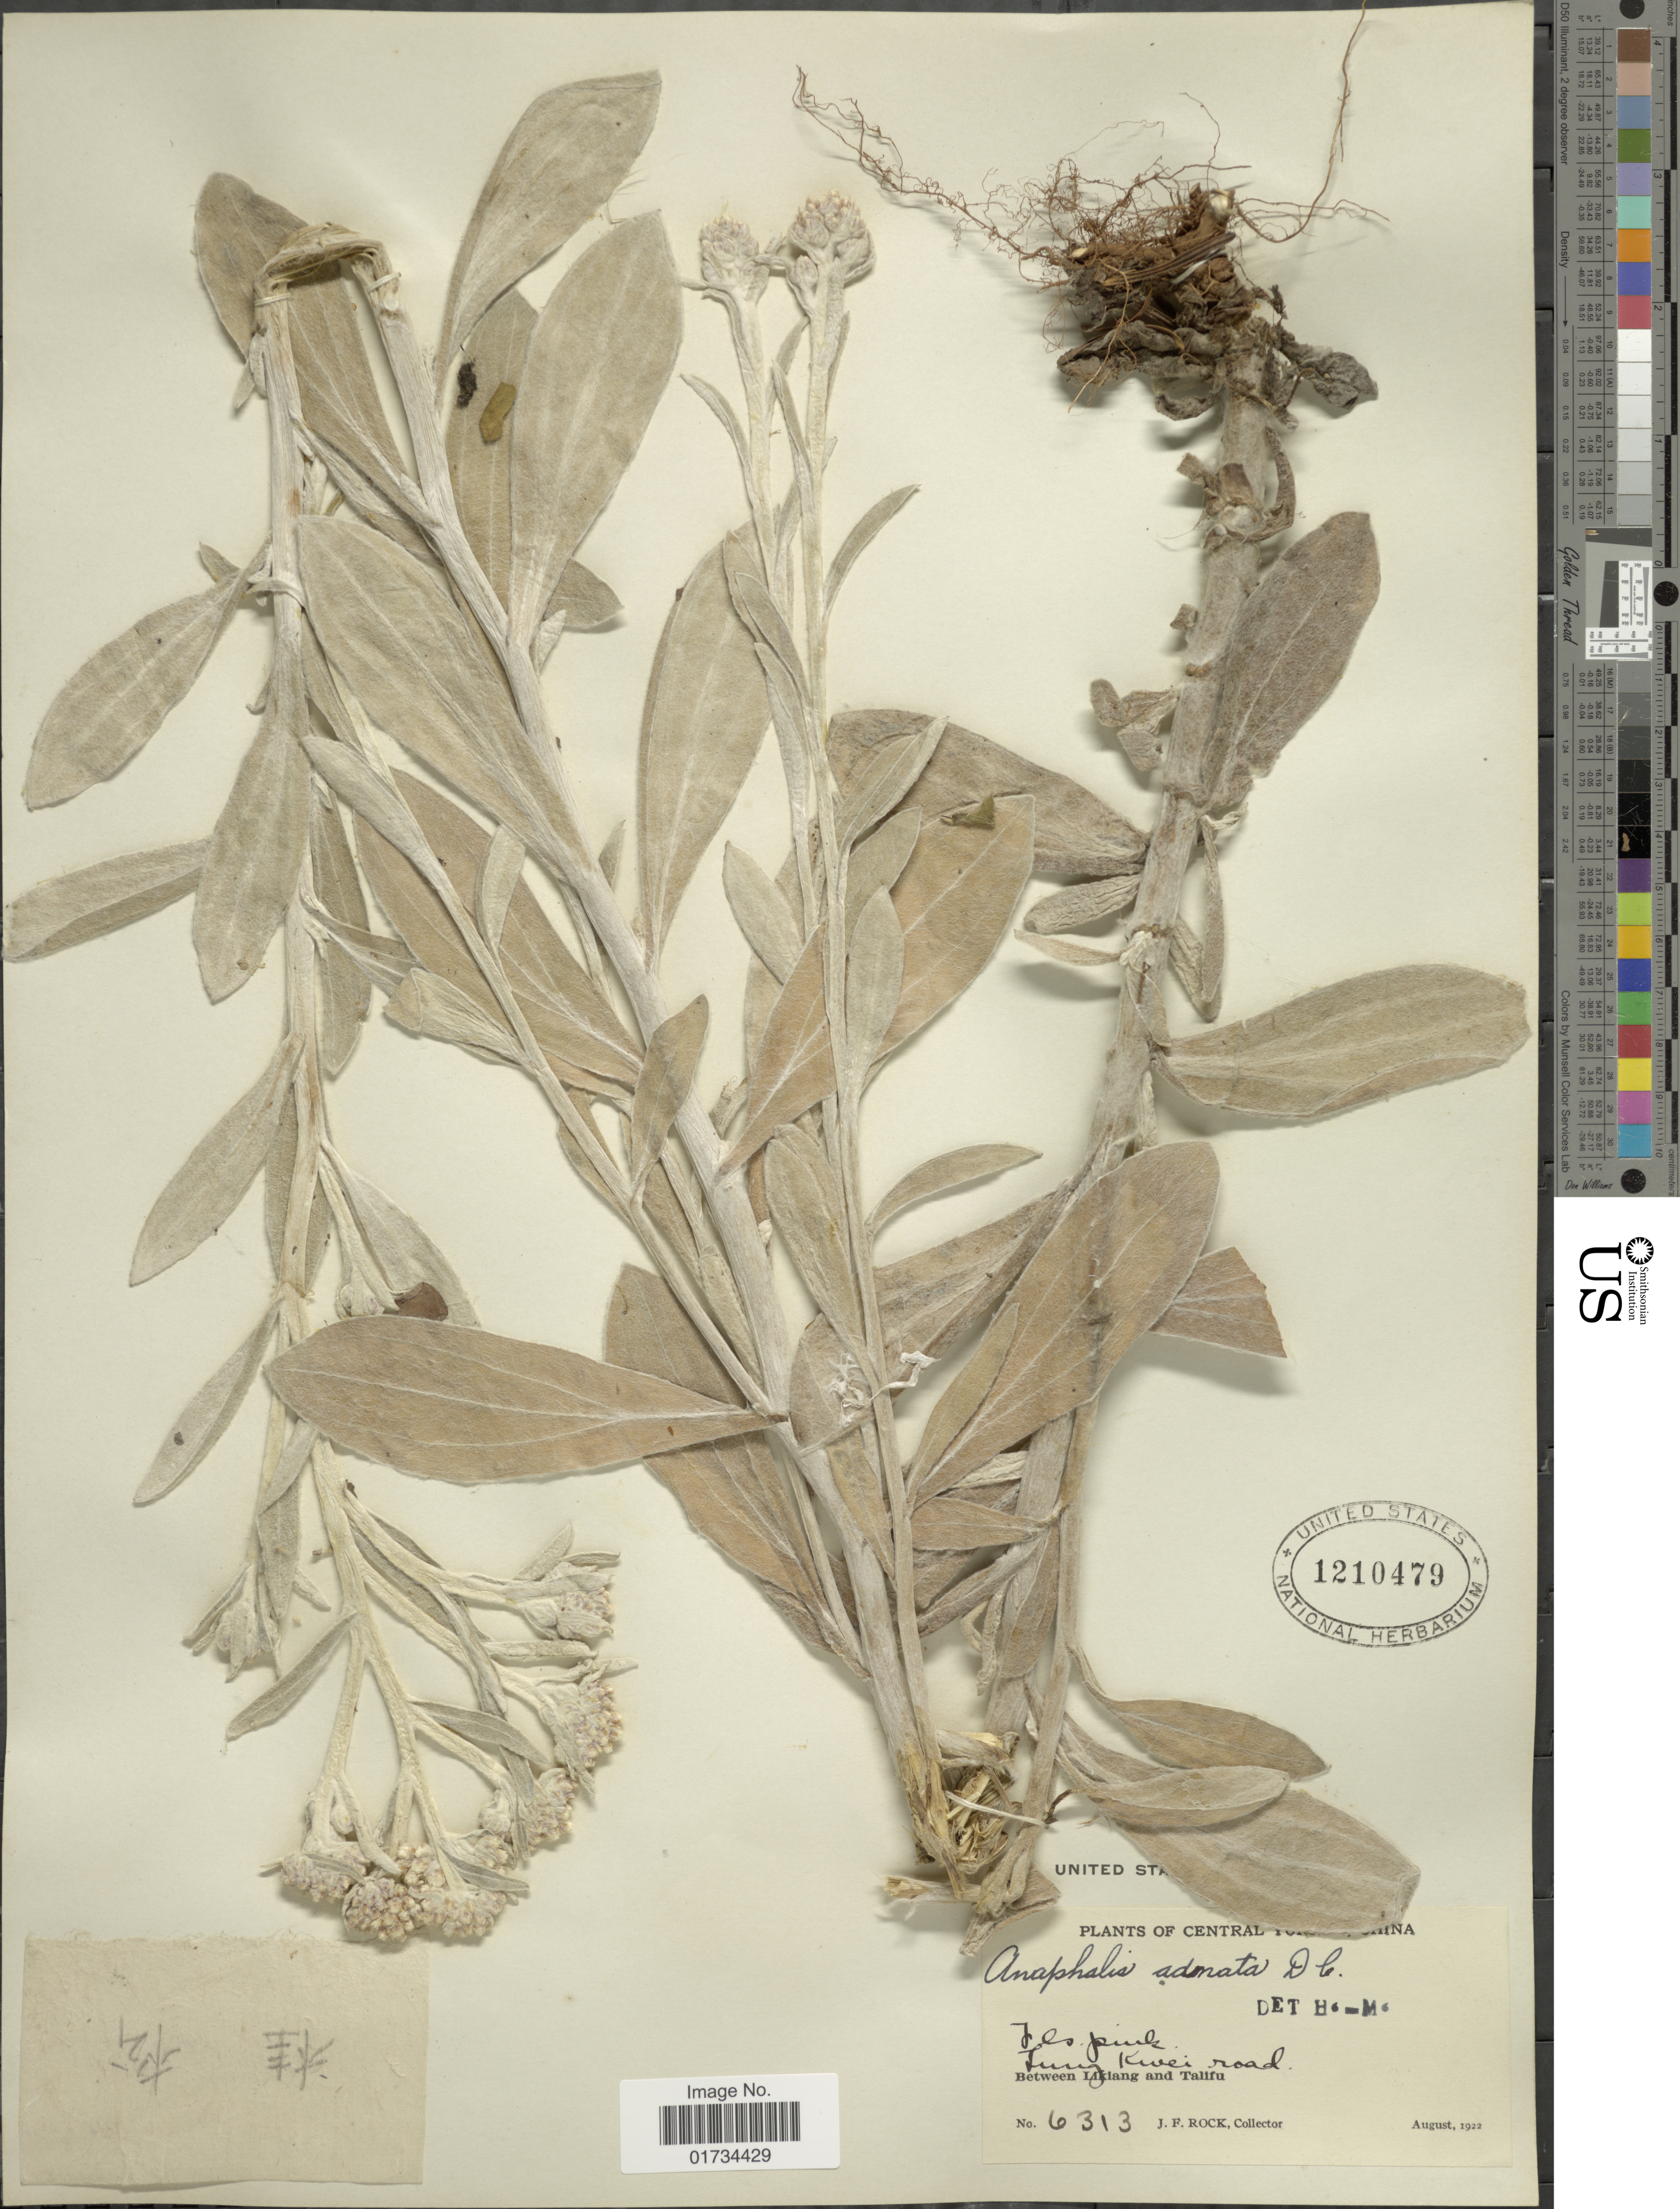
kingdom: Plantae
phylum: Tracheophyta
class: Magnoliopsida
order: Asterales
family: Asteraceae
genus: Anaphalis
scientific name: Anaphalis adnata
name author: DC.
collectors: J. Rock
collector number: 6313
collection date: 1922-08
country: China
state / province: Yunnan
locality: Central China. Lung Kwei Road Between Likiang and Talifu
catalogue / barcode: US 1210479